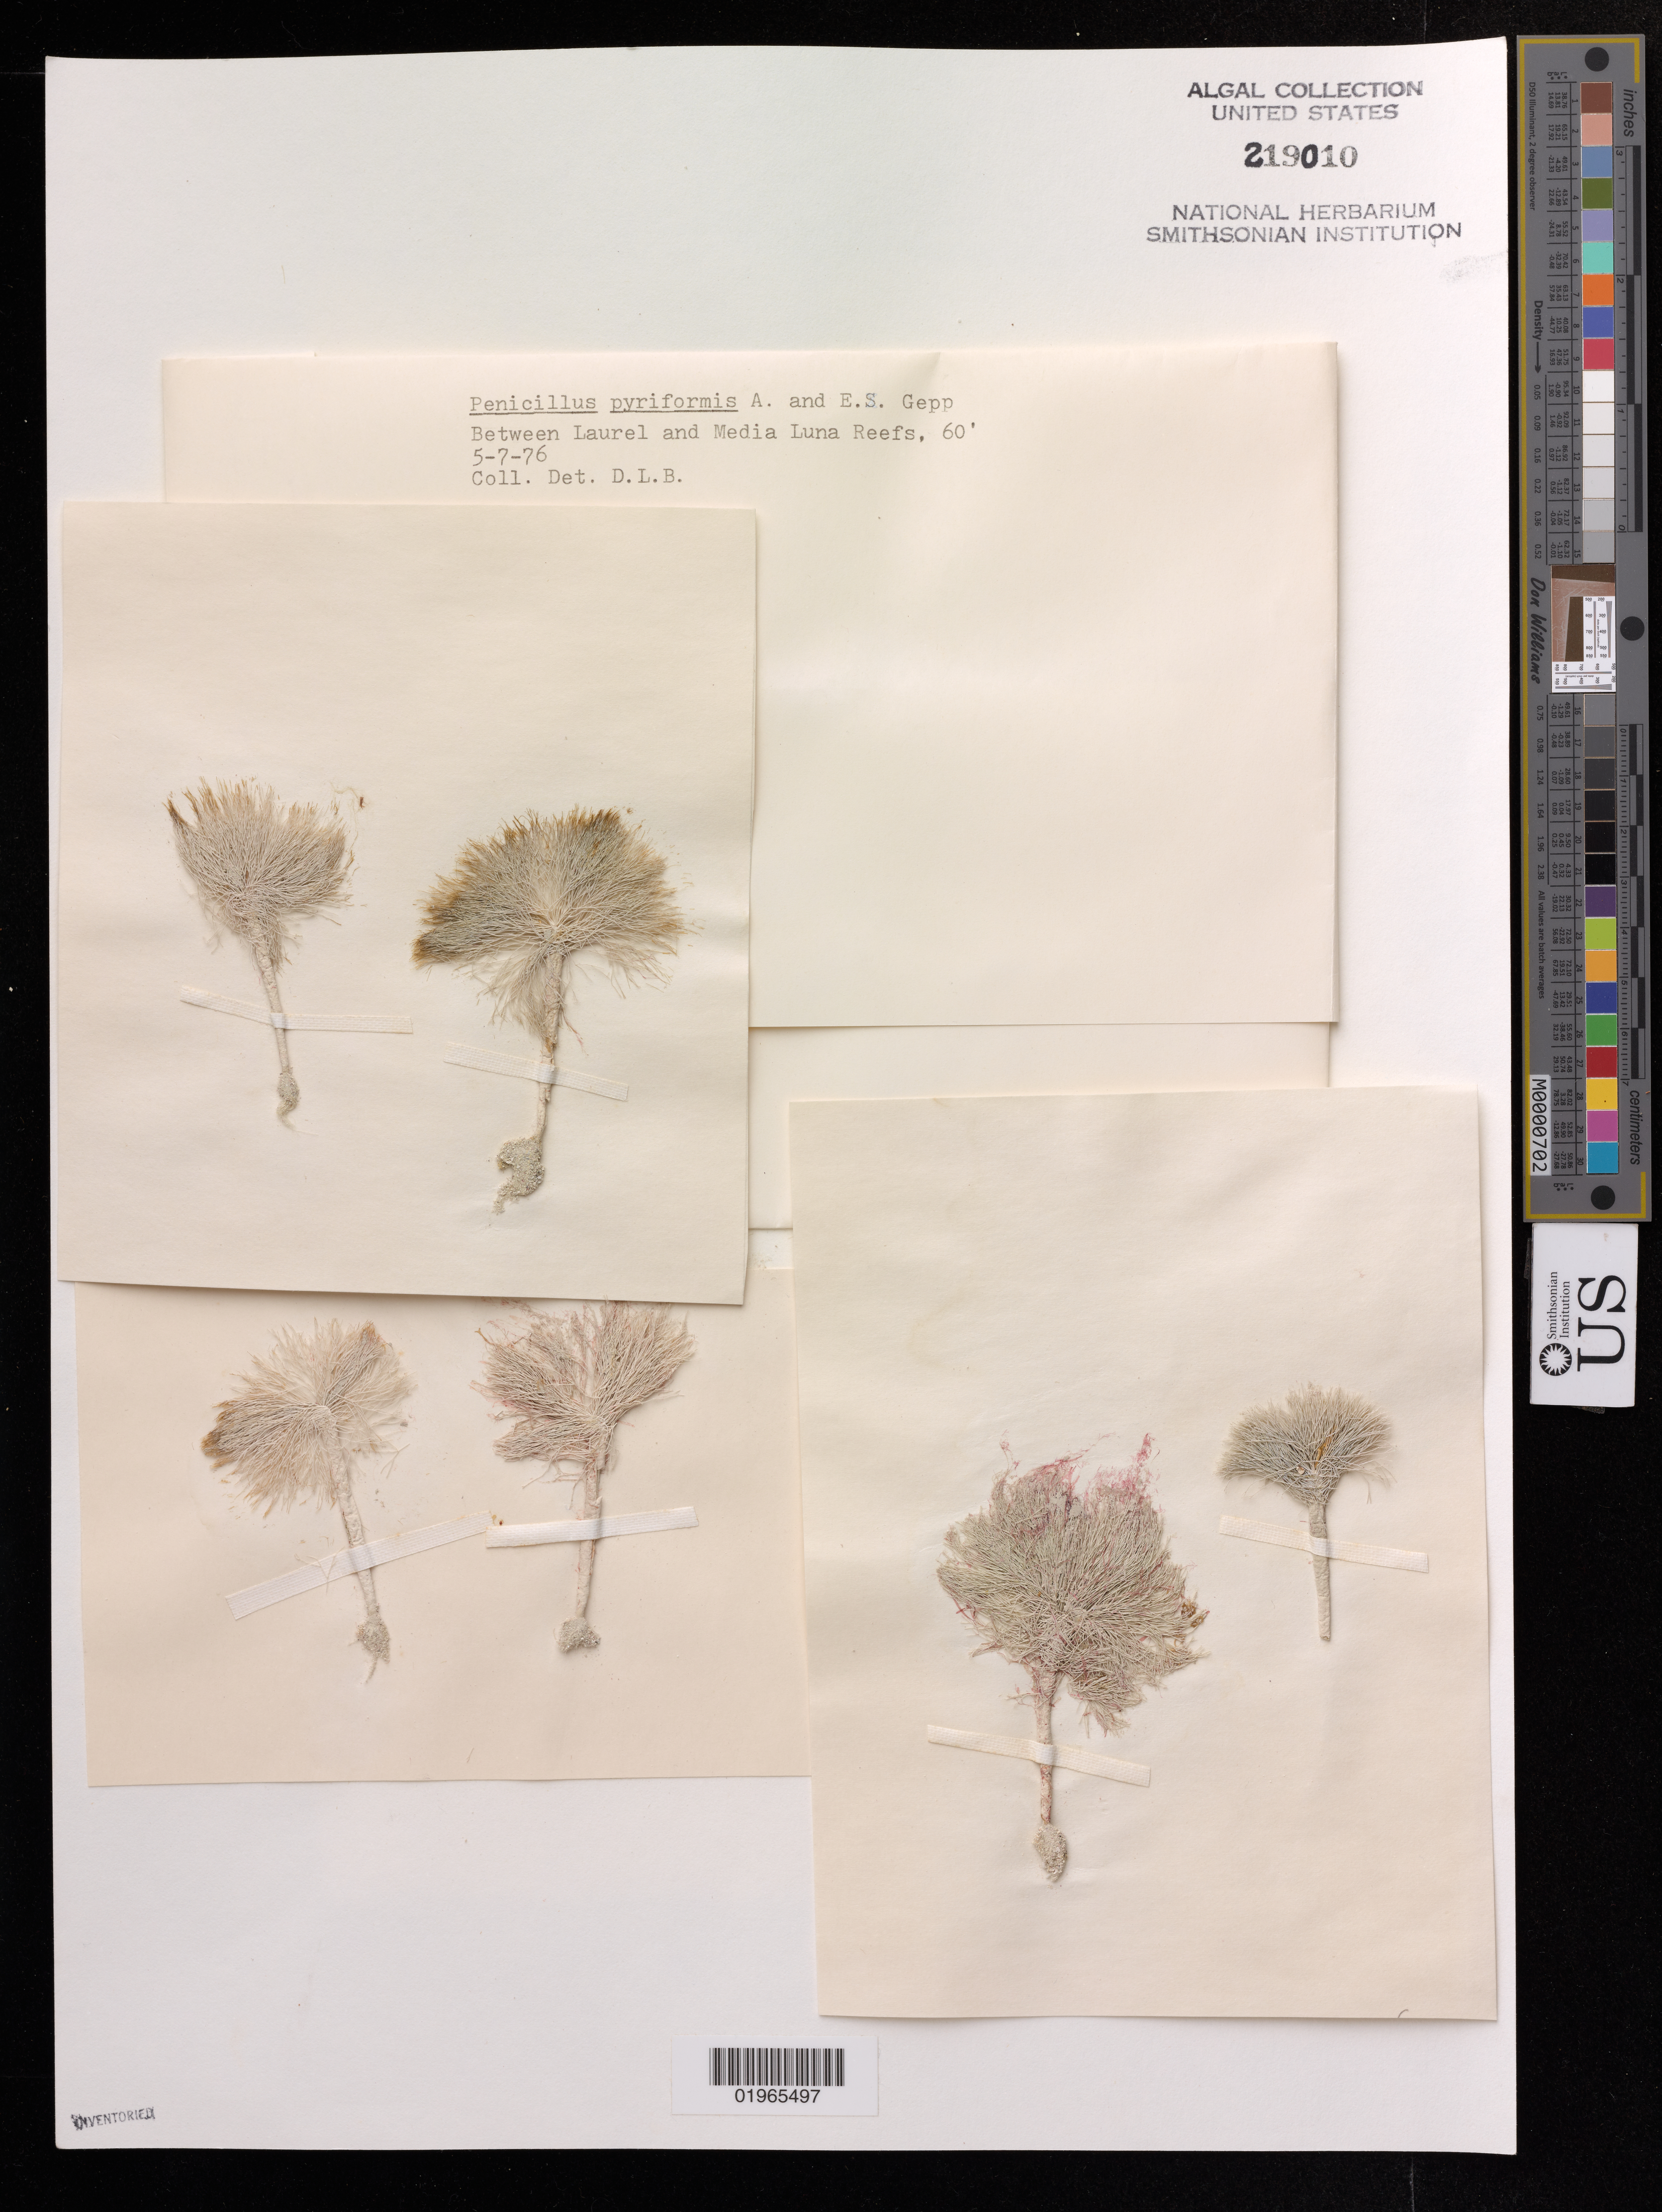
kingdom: Plantae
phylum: Chlorophyta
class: Ulvophyceae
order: Bryopsidales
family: Udoteaceae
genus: Penicillus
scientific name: Penicillus pyriformis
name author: A. Gepp & E. Gepp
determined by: Ballantine, D. L.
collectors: D.L. Ballantine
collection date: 1976-05-07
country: Puerto Rico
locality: Between Laurel and Media Luna Reefs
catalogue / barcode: US 219010